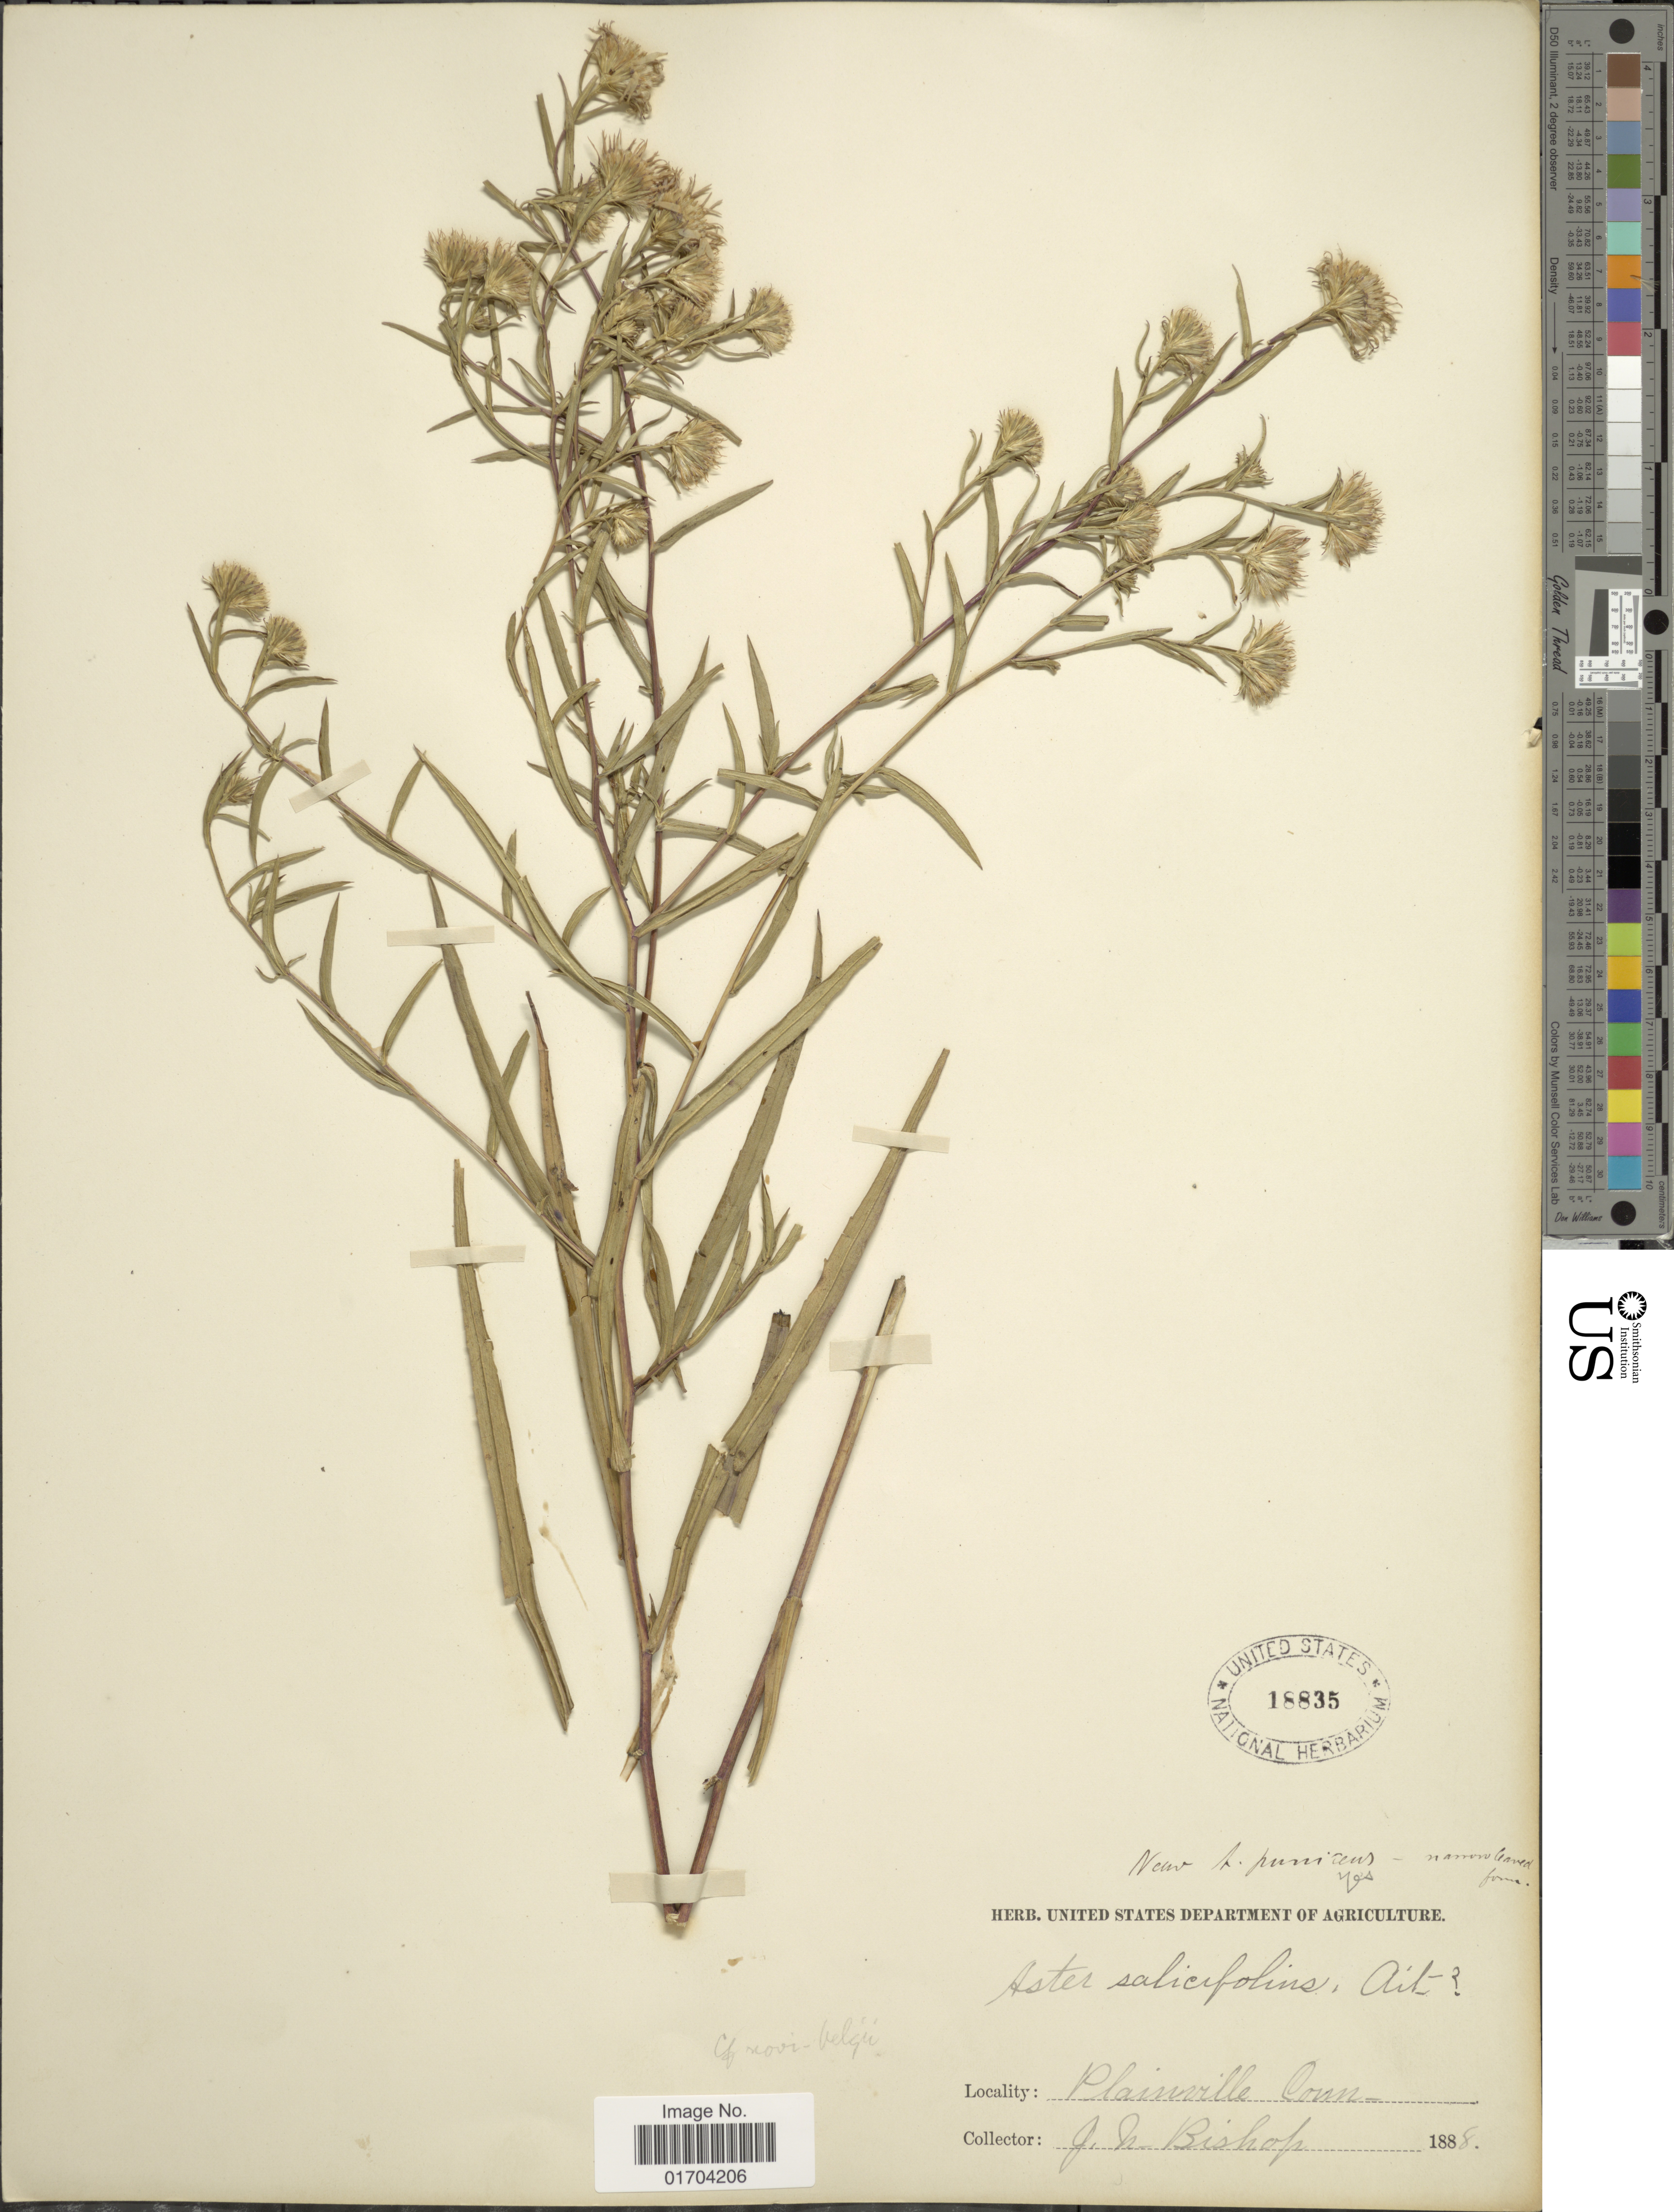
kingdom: Plantae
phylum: Tracheophyta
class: Magnoliopsida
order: Asterales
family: Asteraceae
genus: Symphyotrichum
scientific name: Symphyotrichum sp.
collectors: J. Bishop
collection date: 1888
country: United States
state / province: Connecticut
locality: Plainville.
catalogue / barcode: US 18835